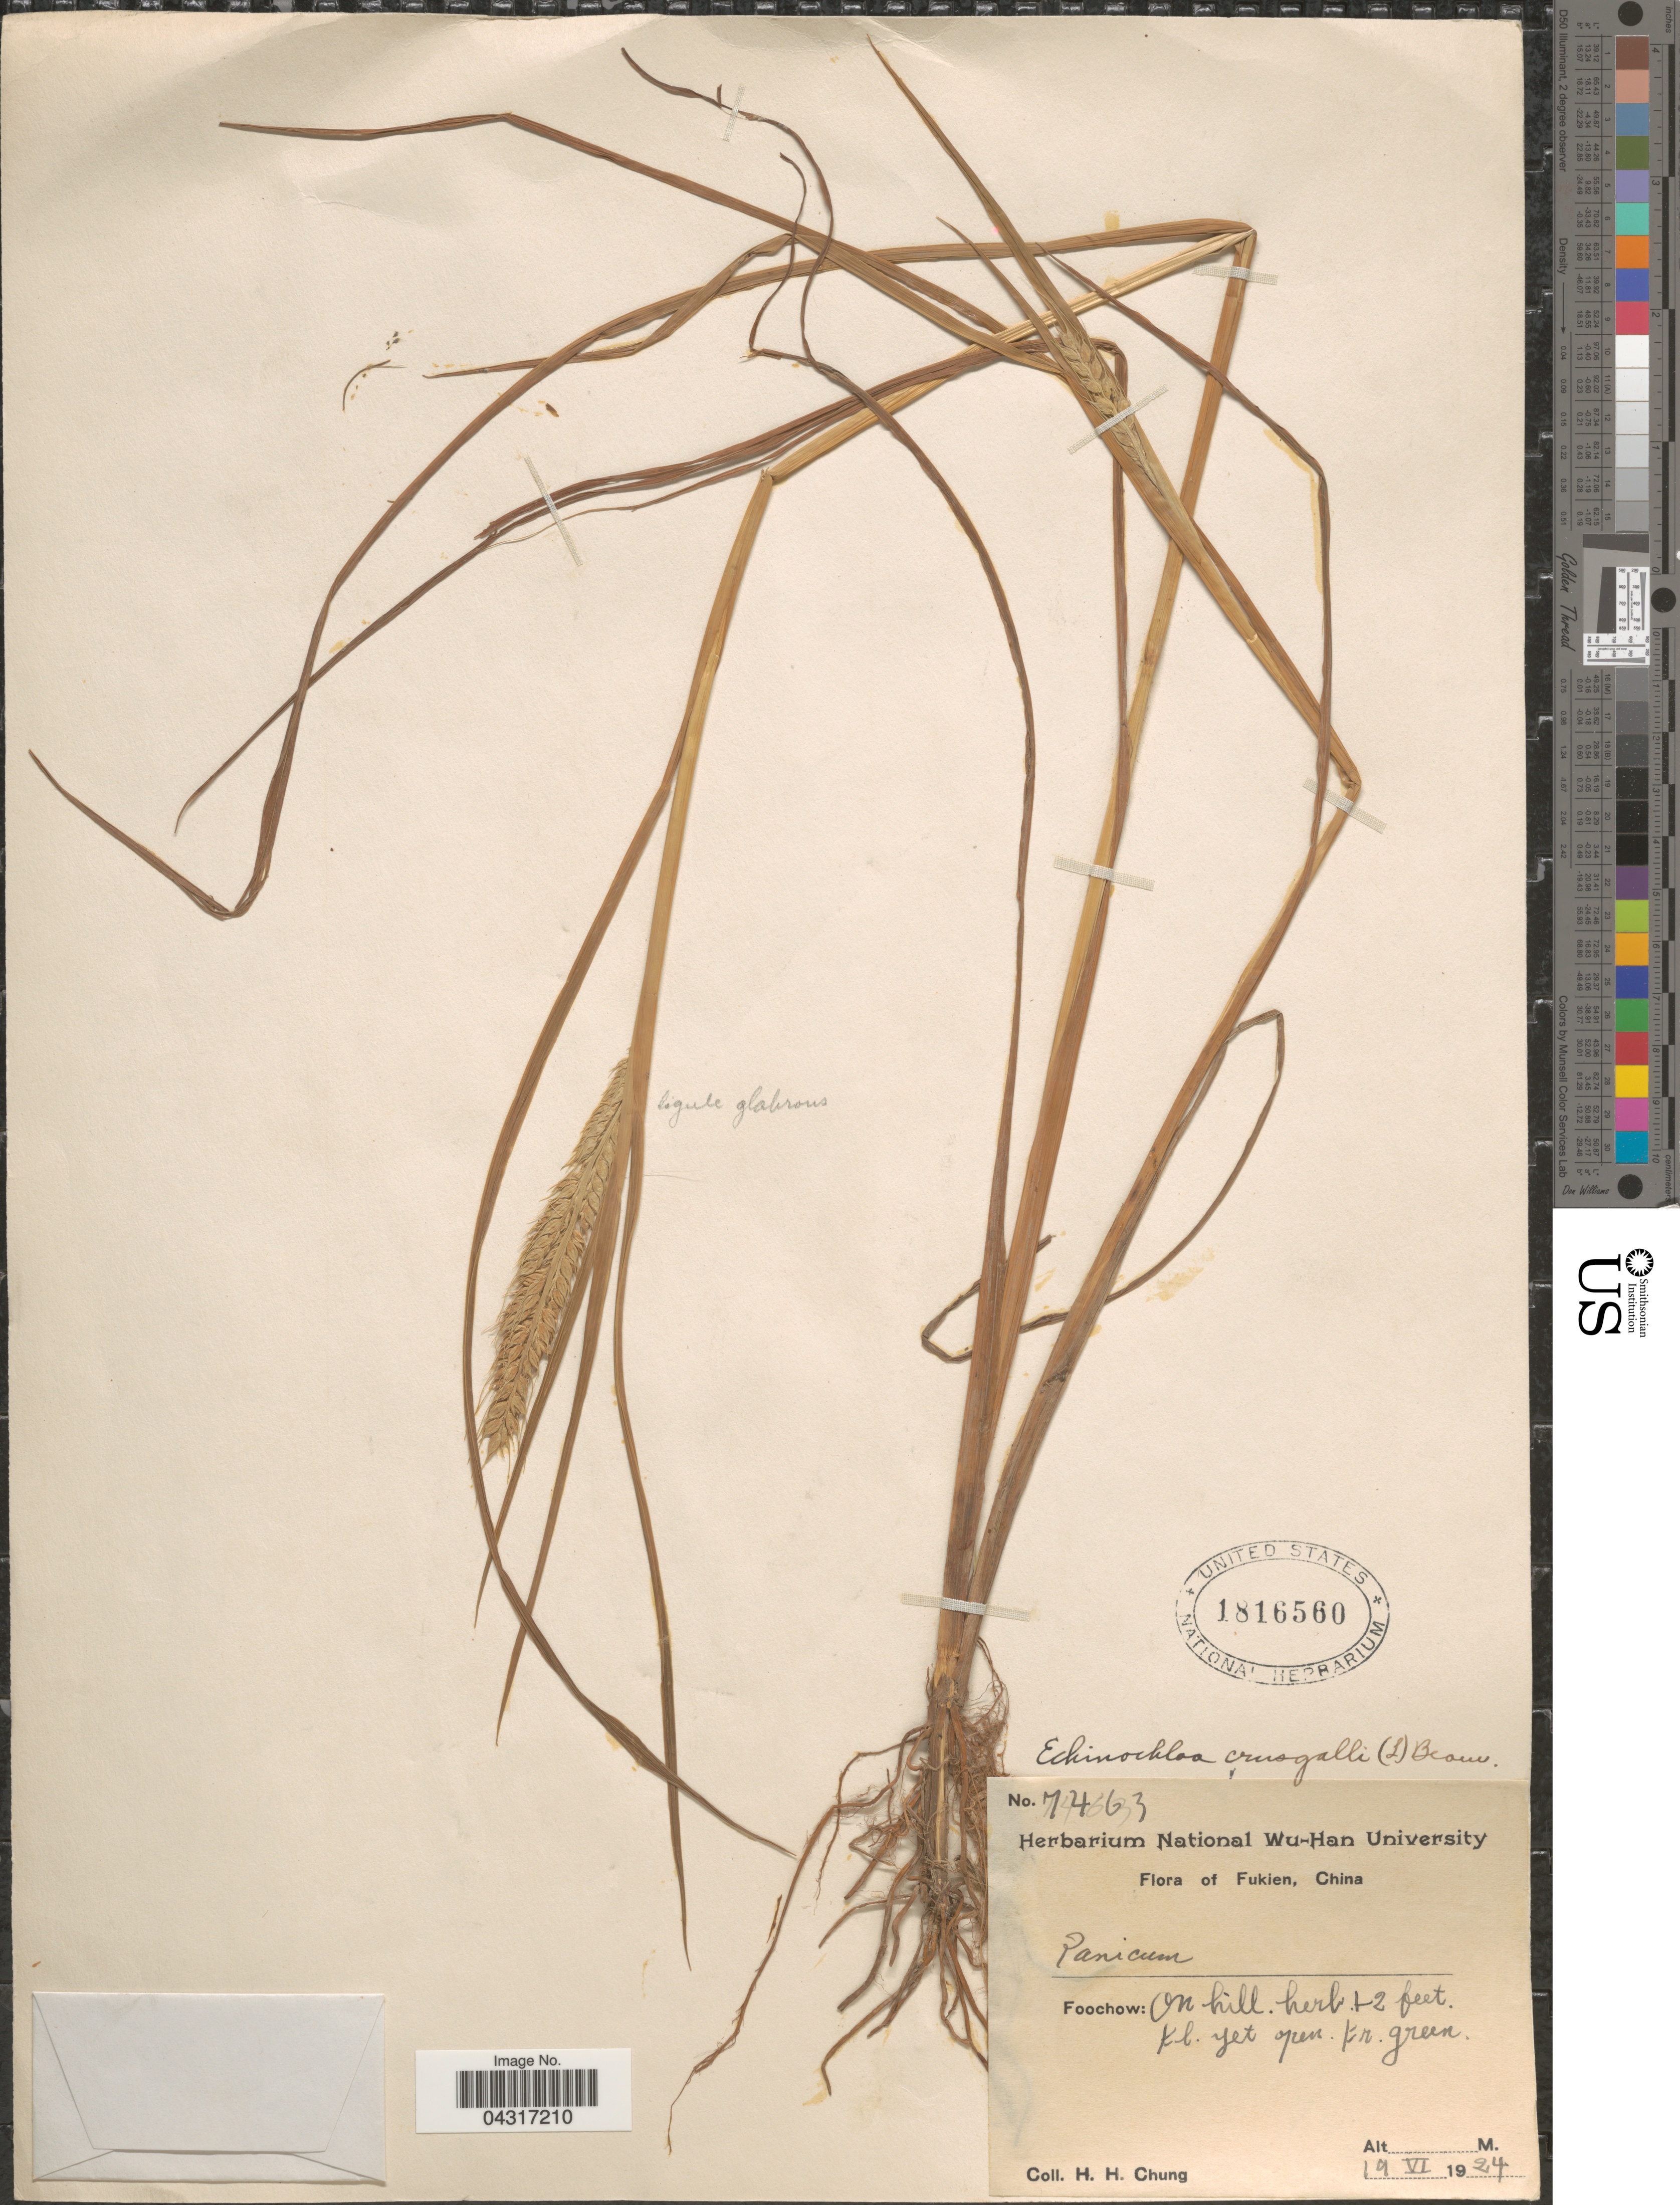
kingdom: Plantae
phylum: Tracheophyta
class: Liliopsida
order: Poales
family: Poaceae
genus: Echinochloa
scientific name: Echinochloa crus-galli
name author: (L.) P. Beauv.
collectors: H. Chung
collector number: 7463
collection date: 1924-06-19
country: China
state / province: Fujian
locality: Fukien. Foochow: On hill.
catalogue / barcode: US 1816560